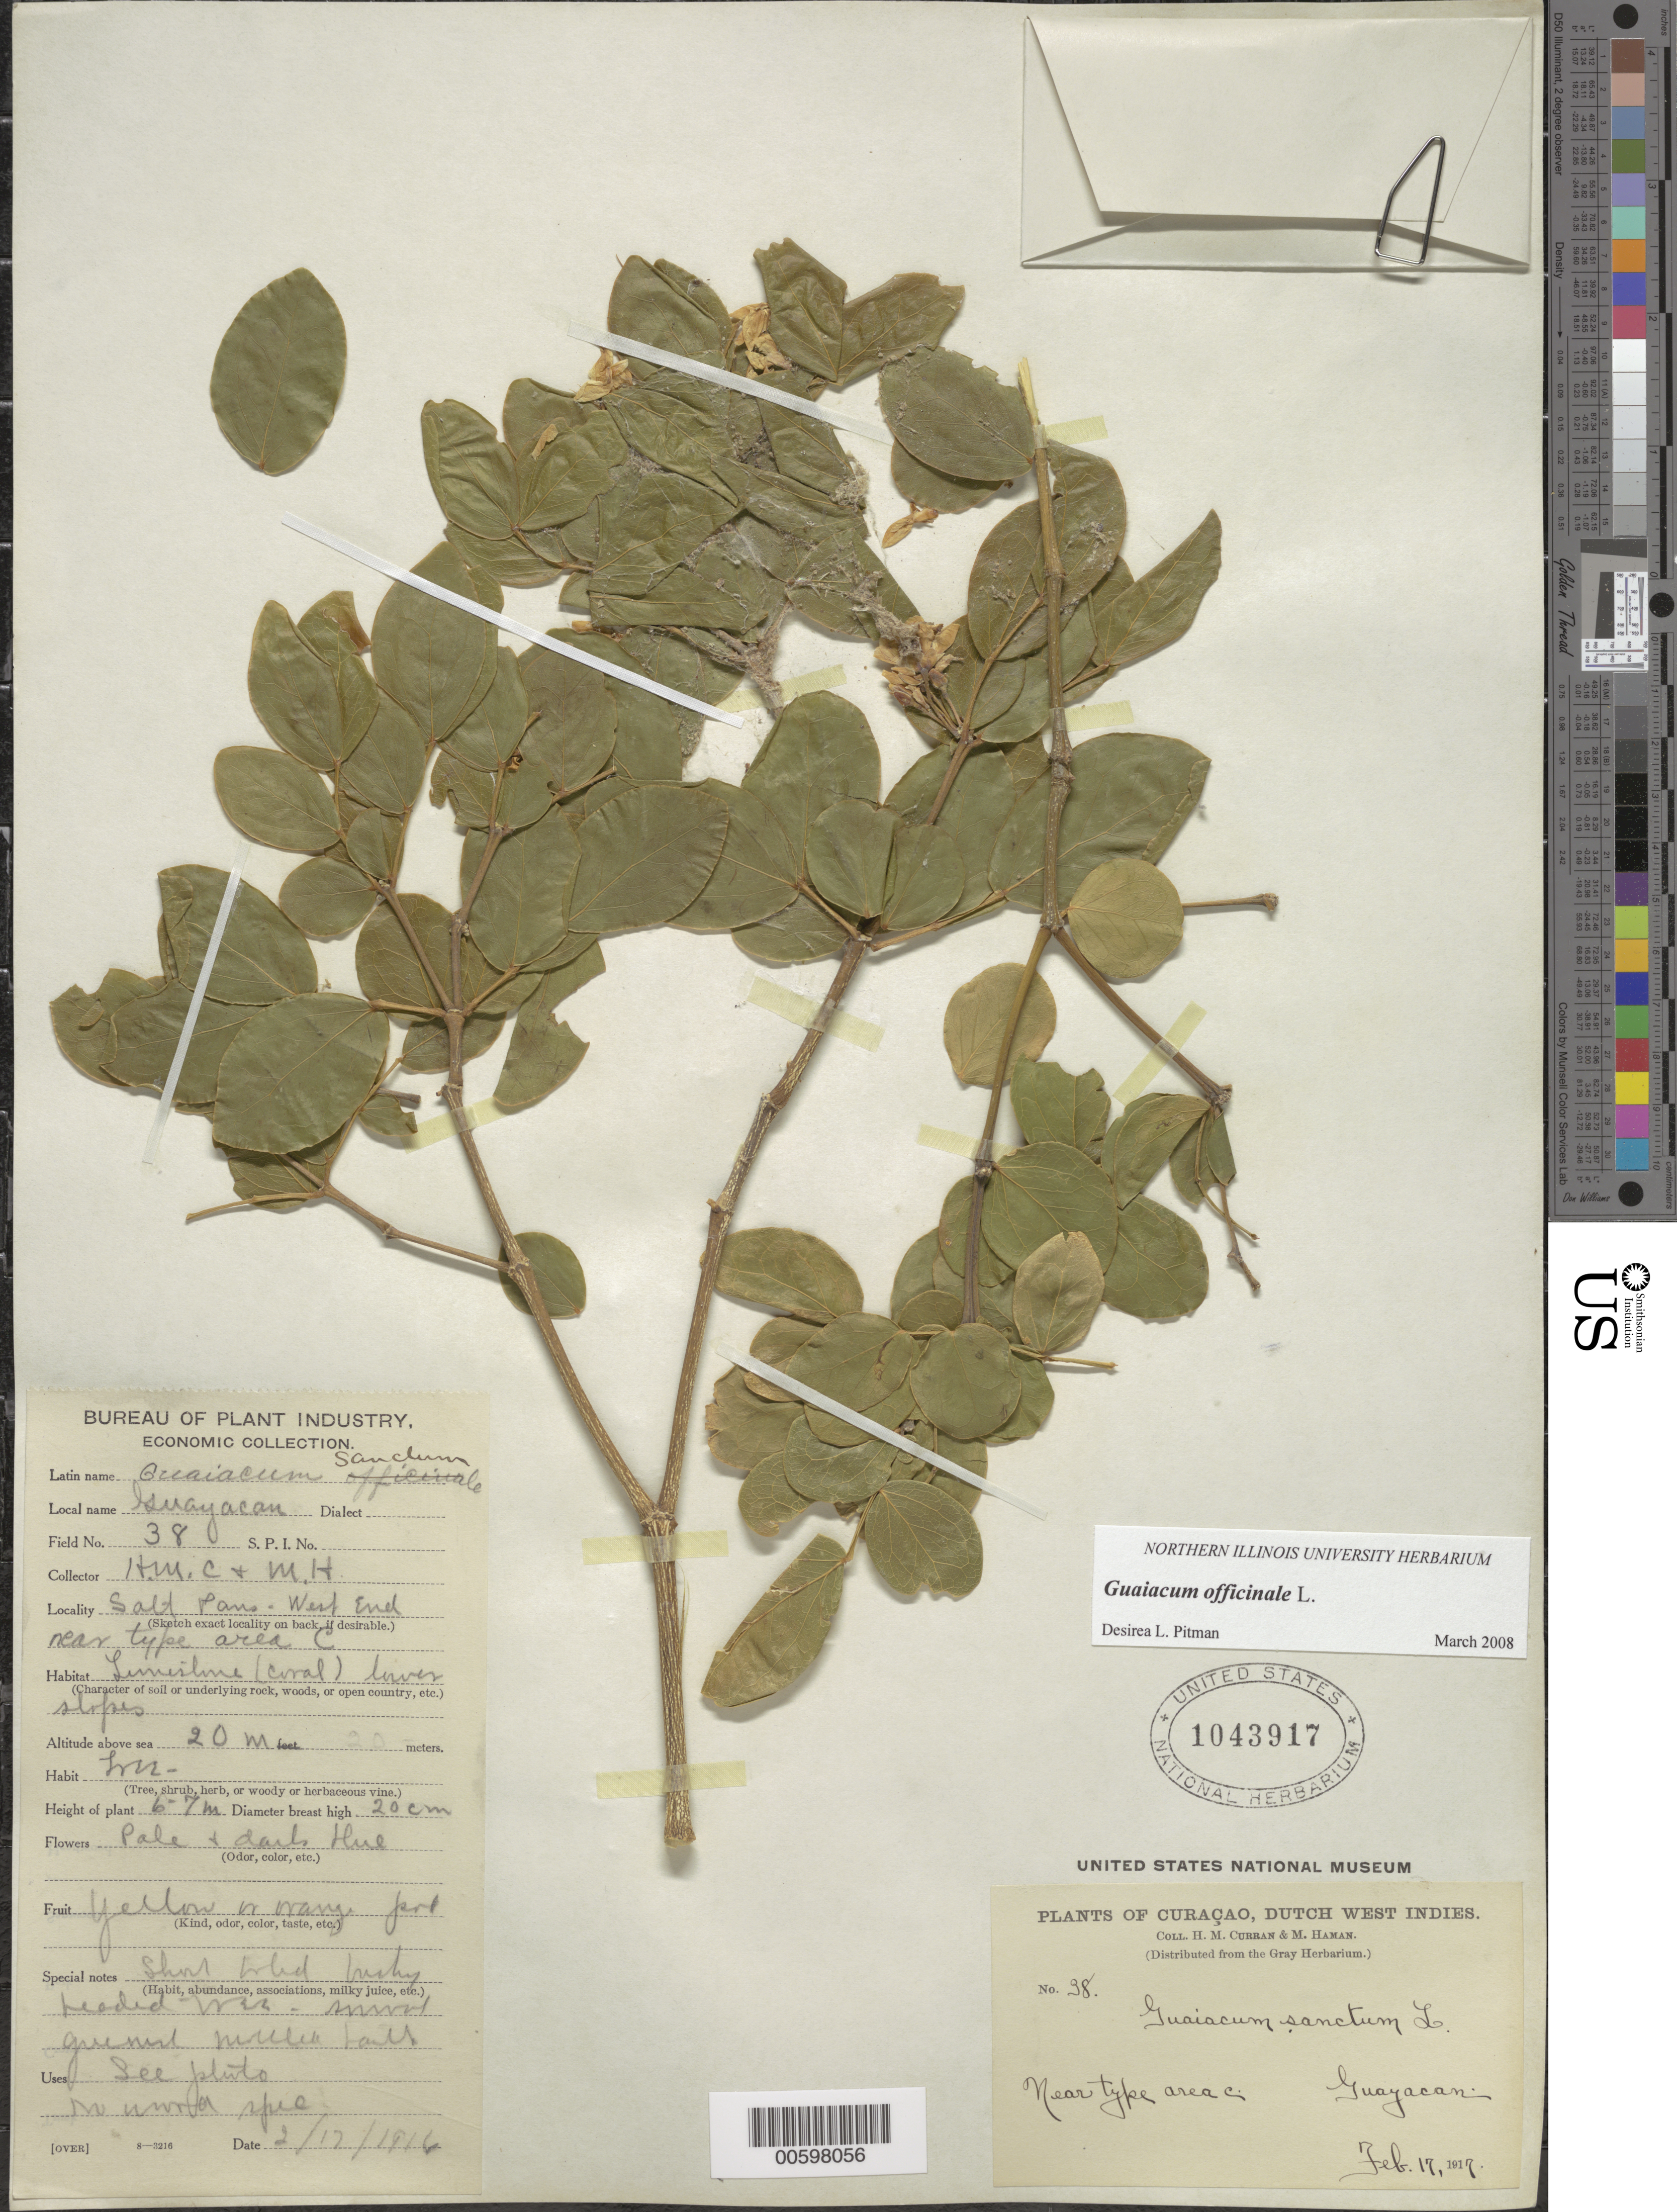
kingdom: Plantae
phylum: Tracheophyta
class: Magnoliopsida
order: Zygophyllales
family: Zygophyllaceae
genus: Guaiacum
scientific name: Guaiacum officinale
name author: L.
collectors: H. M. Curran & M. Haman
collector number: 38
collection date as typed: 17 Feb 1917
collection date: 1917-02-17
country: Curaçao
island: Curaçao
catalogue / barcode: US 1043917